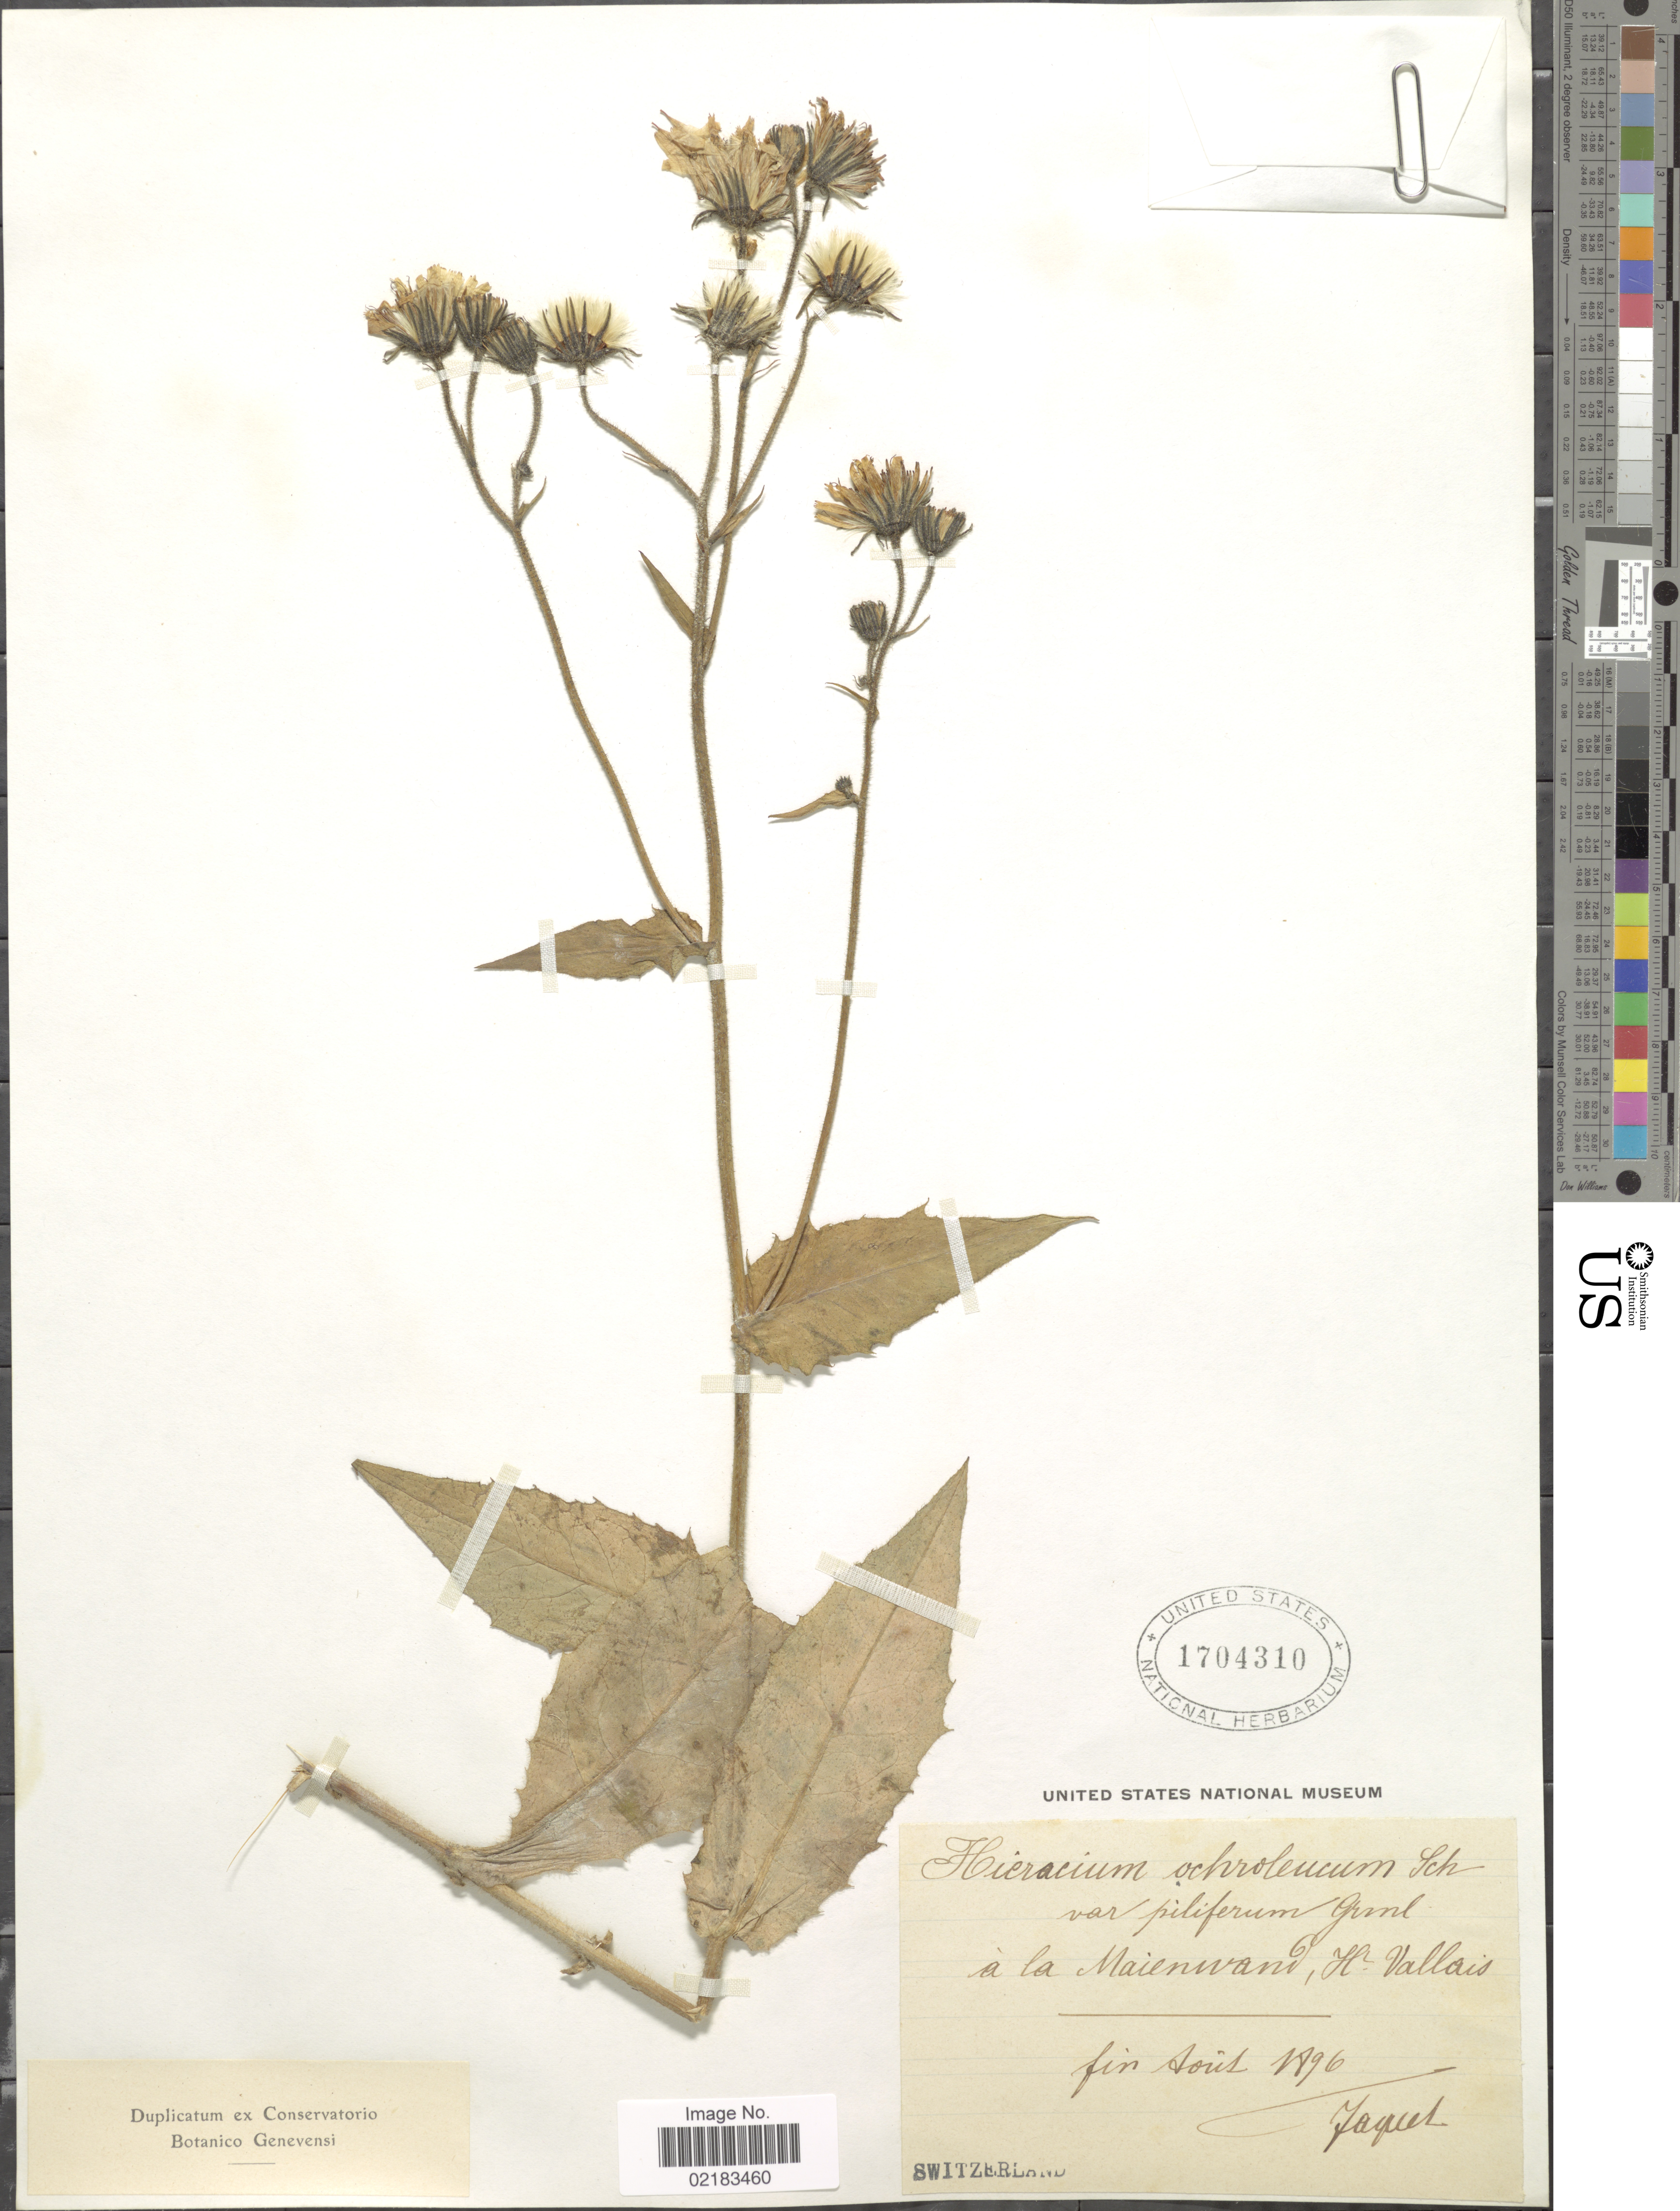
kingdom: Plantae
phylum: Tracheophyta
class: Magnoliopsida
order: Asterales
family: Asteraceae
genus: Hieracium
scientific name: Hieracium picroides subsp. ochroleucum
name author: (W.D.J. Koch) Zahn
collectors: Faquet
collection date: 1896-08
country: Switzerland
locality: A la Mienwani, H. Valais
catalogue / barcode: US 1704310